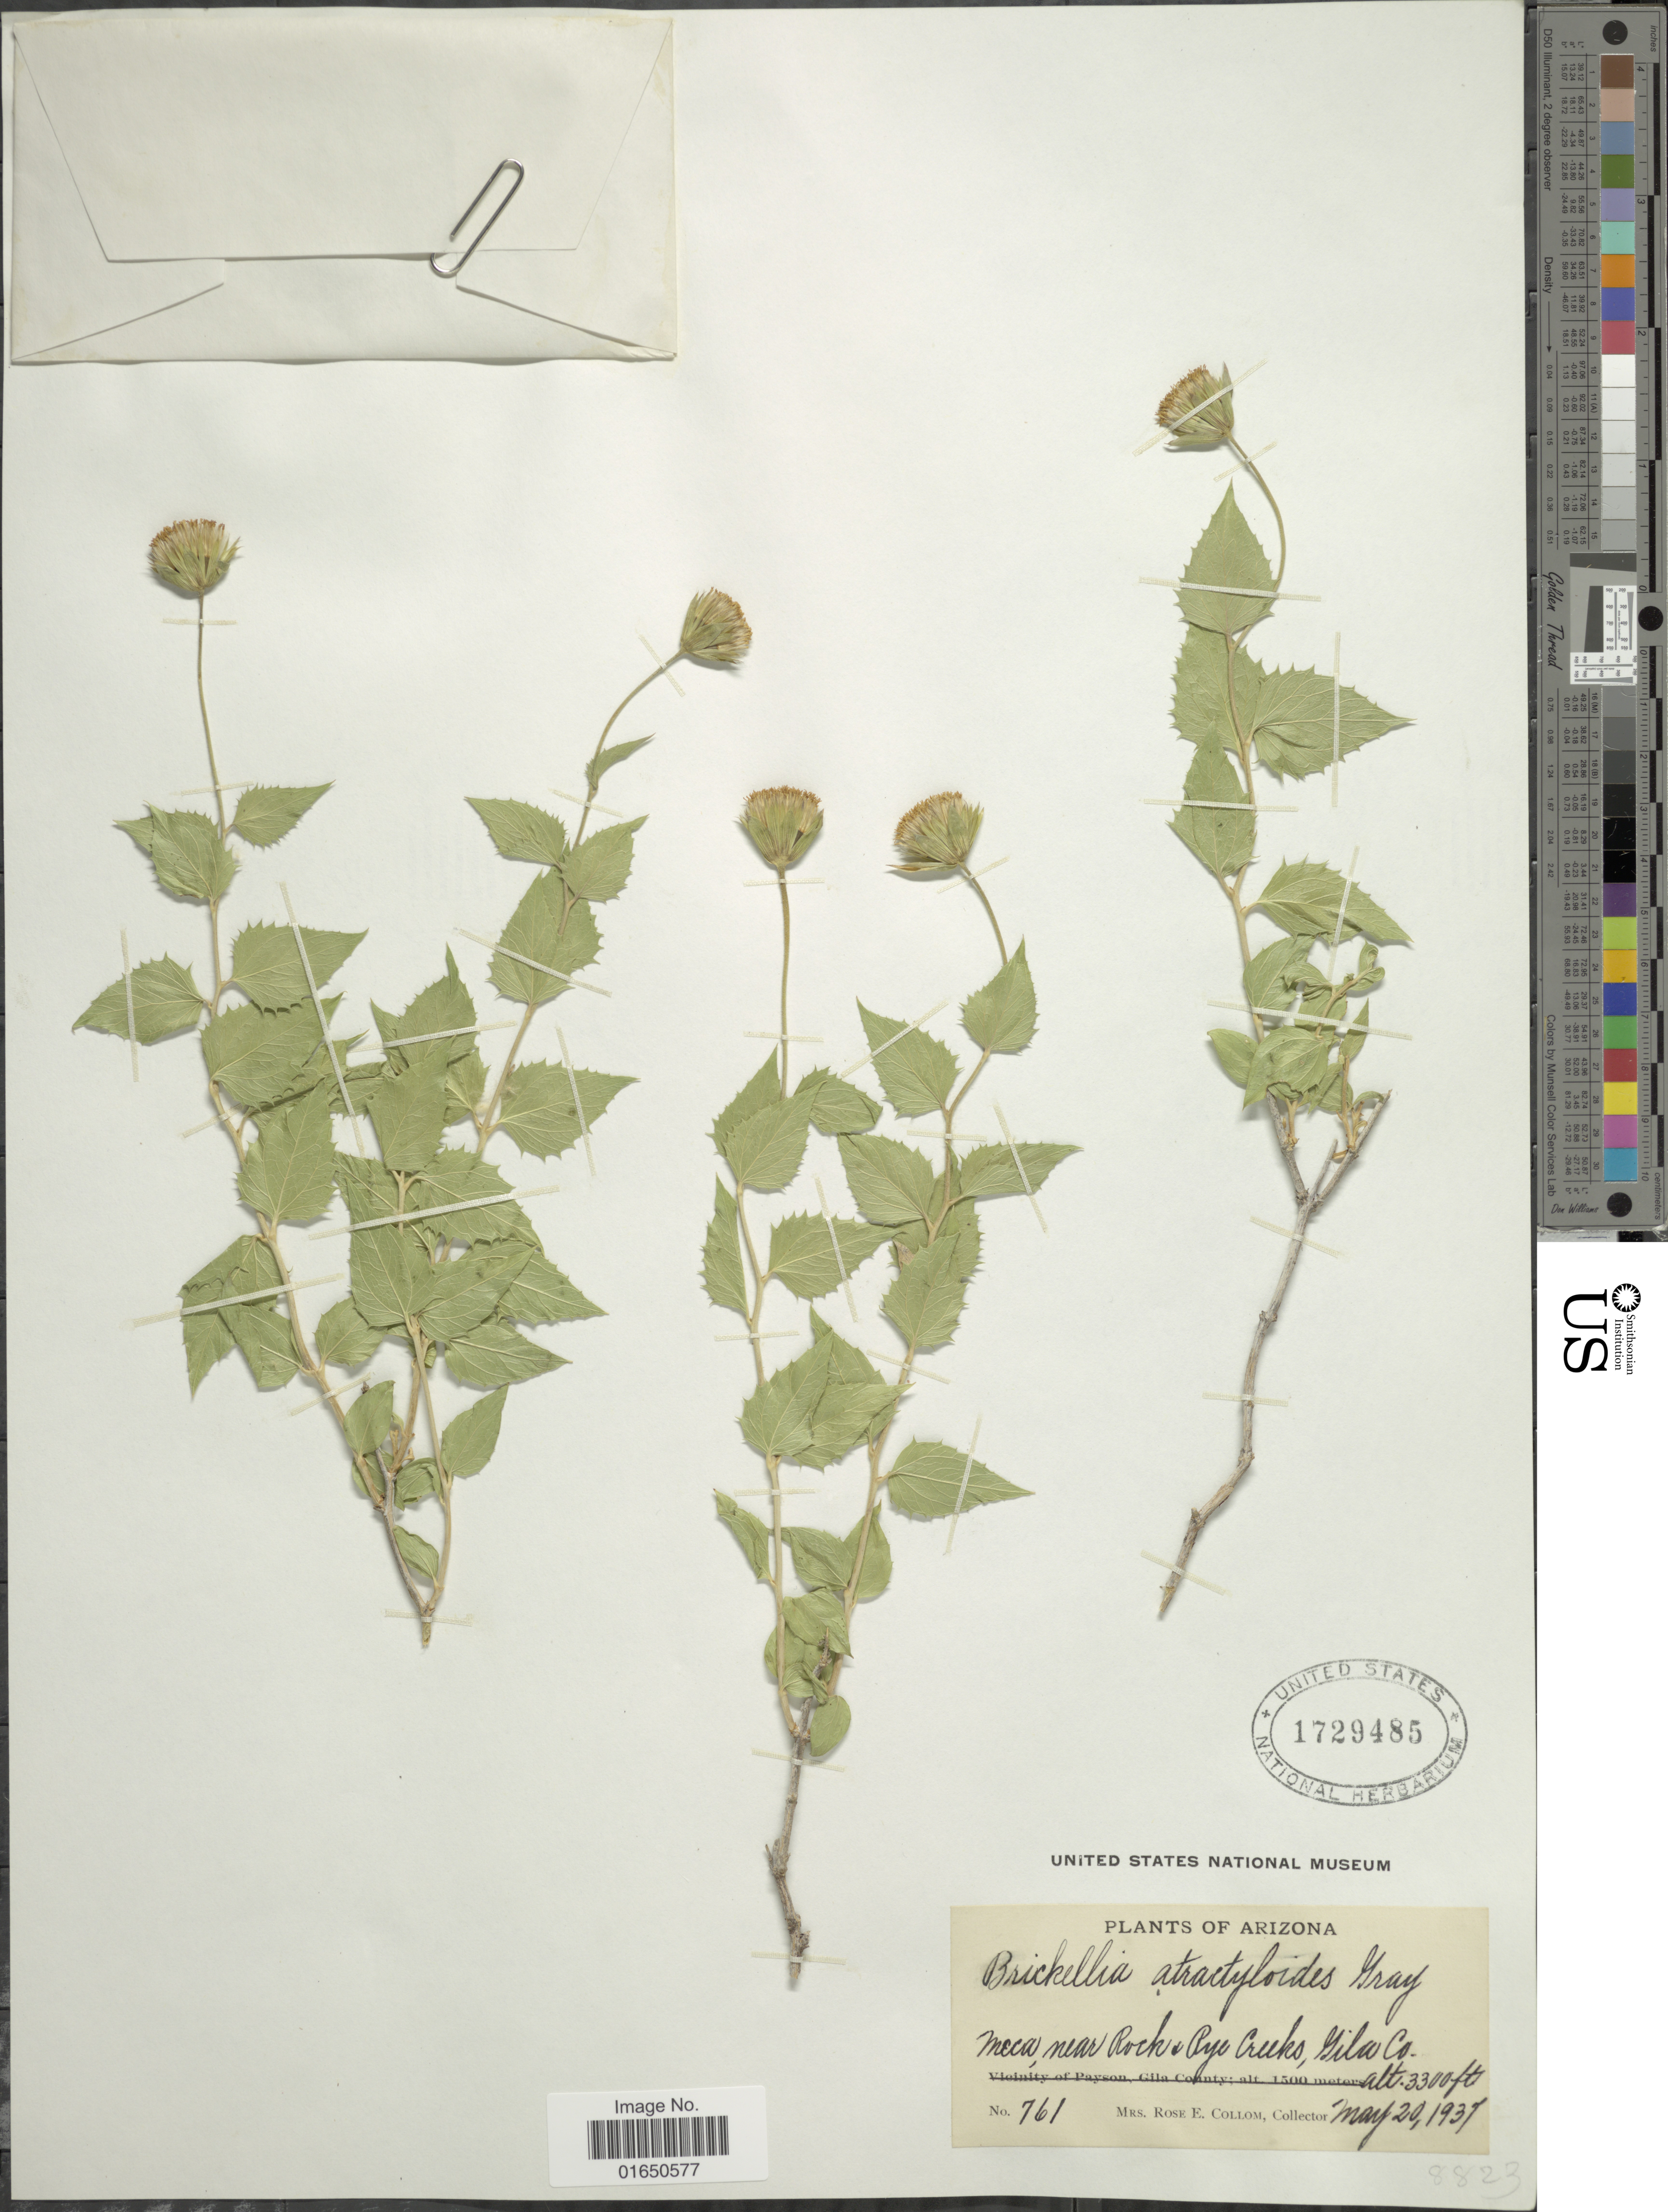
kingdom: Plantae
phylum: Tracheophyta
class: Magnoliopsida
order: Asterales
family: Asteraceae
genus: Brickellia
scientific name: Brickellia atractyloides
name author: A. Gray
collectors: R. E. Collom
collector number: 761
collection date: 1937-05-20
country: United States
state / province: Arizona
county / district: Gila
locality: Mesa, near Rock & Rye Creeks, Gila Co.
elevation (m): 1006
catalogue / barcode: US 1729485